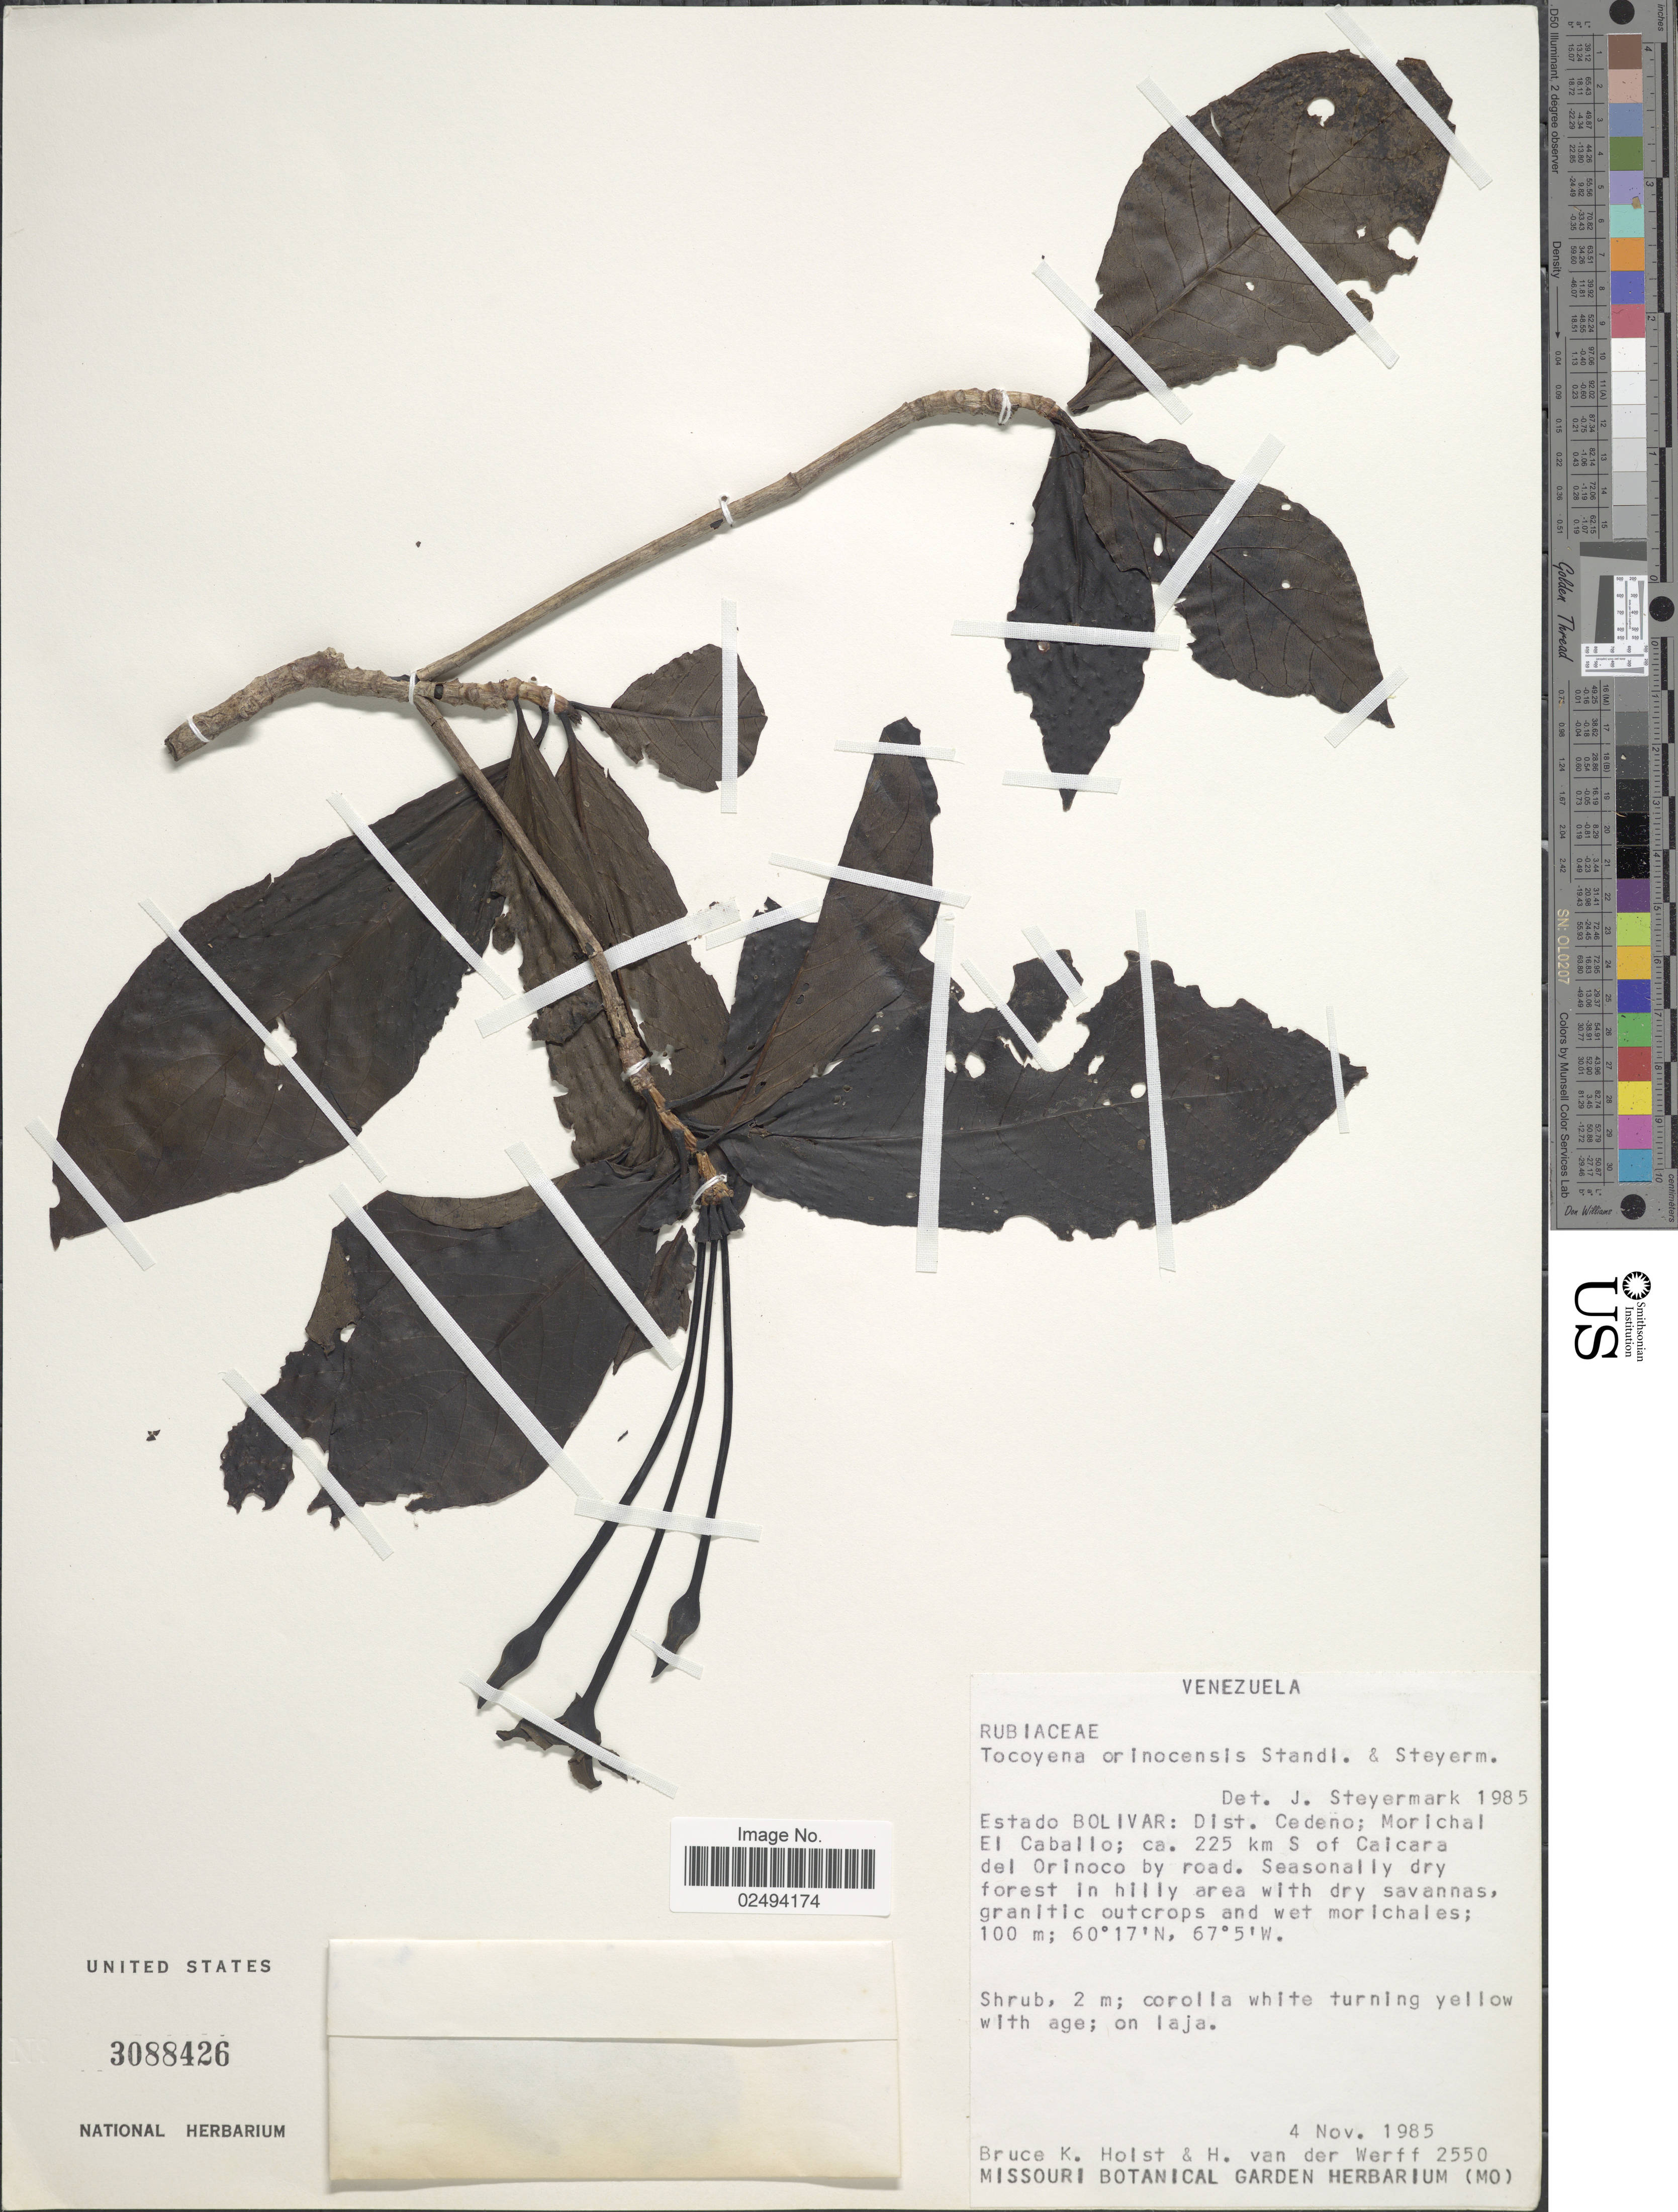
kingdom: Plantae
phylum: Tracheophyta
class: Magnoliopsida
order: Gentianales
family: Rubiaceae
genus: Tocoyena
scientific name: Tocoyena orinocensis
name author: Standl. & Steyerm.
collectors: B. Holst & H. van der Werff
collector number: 2550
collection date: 1985-11-04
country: Venezuela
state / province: Bolivar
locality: Dist. Cedeño; Morichal El Caballo; ca. 225 km S of Caicara del Orinoco by road. Seasonally dry forest in hilly area with dry savannas, granitic outcrops and wet morichales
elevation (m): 100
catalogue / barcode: US 3088426